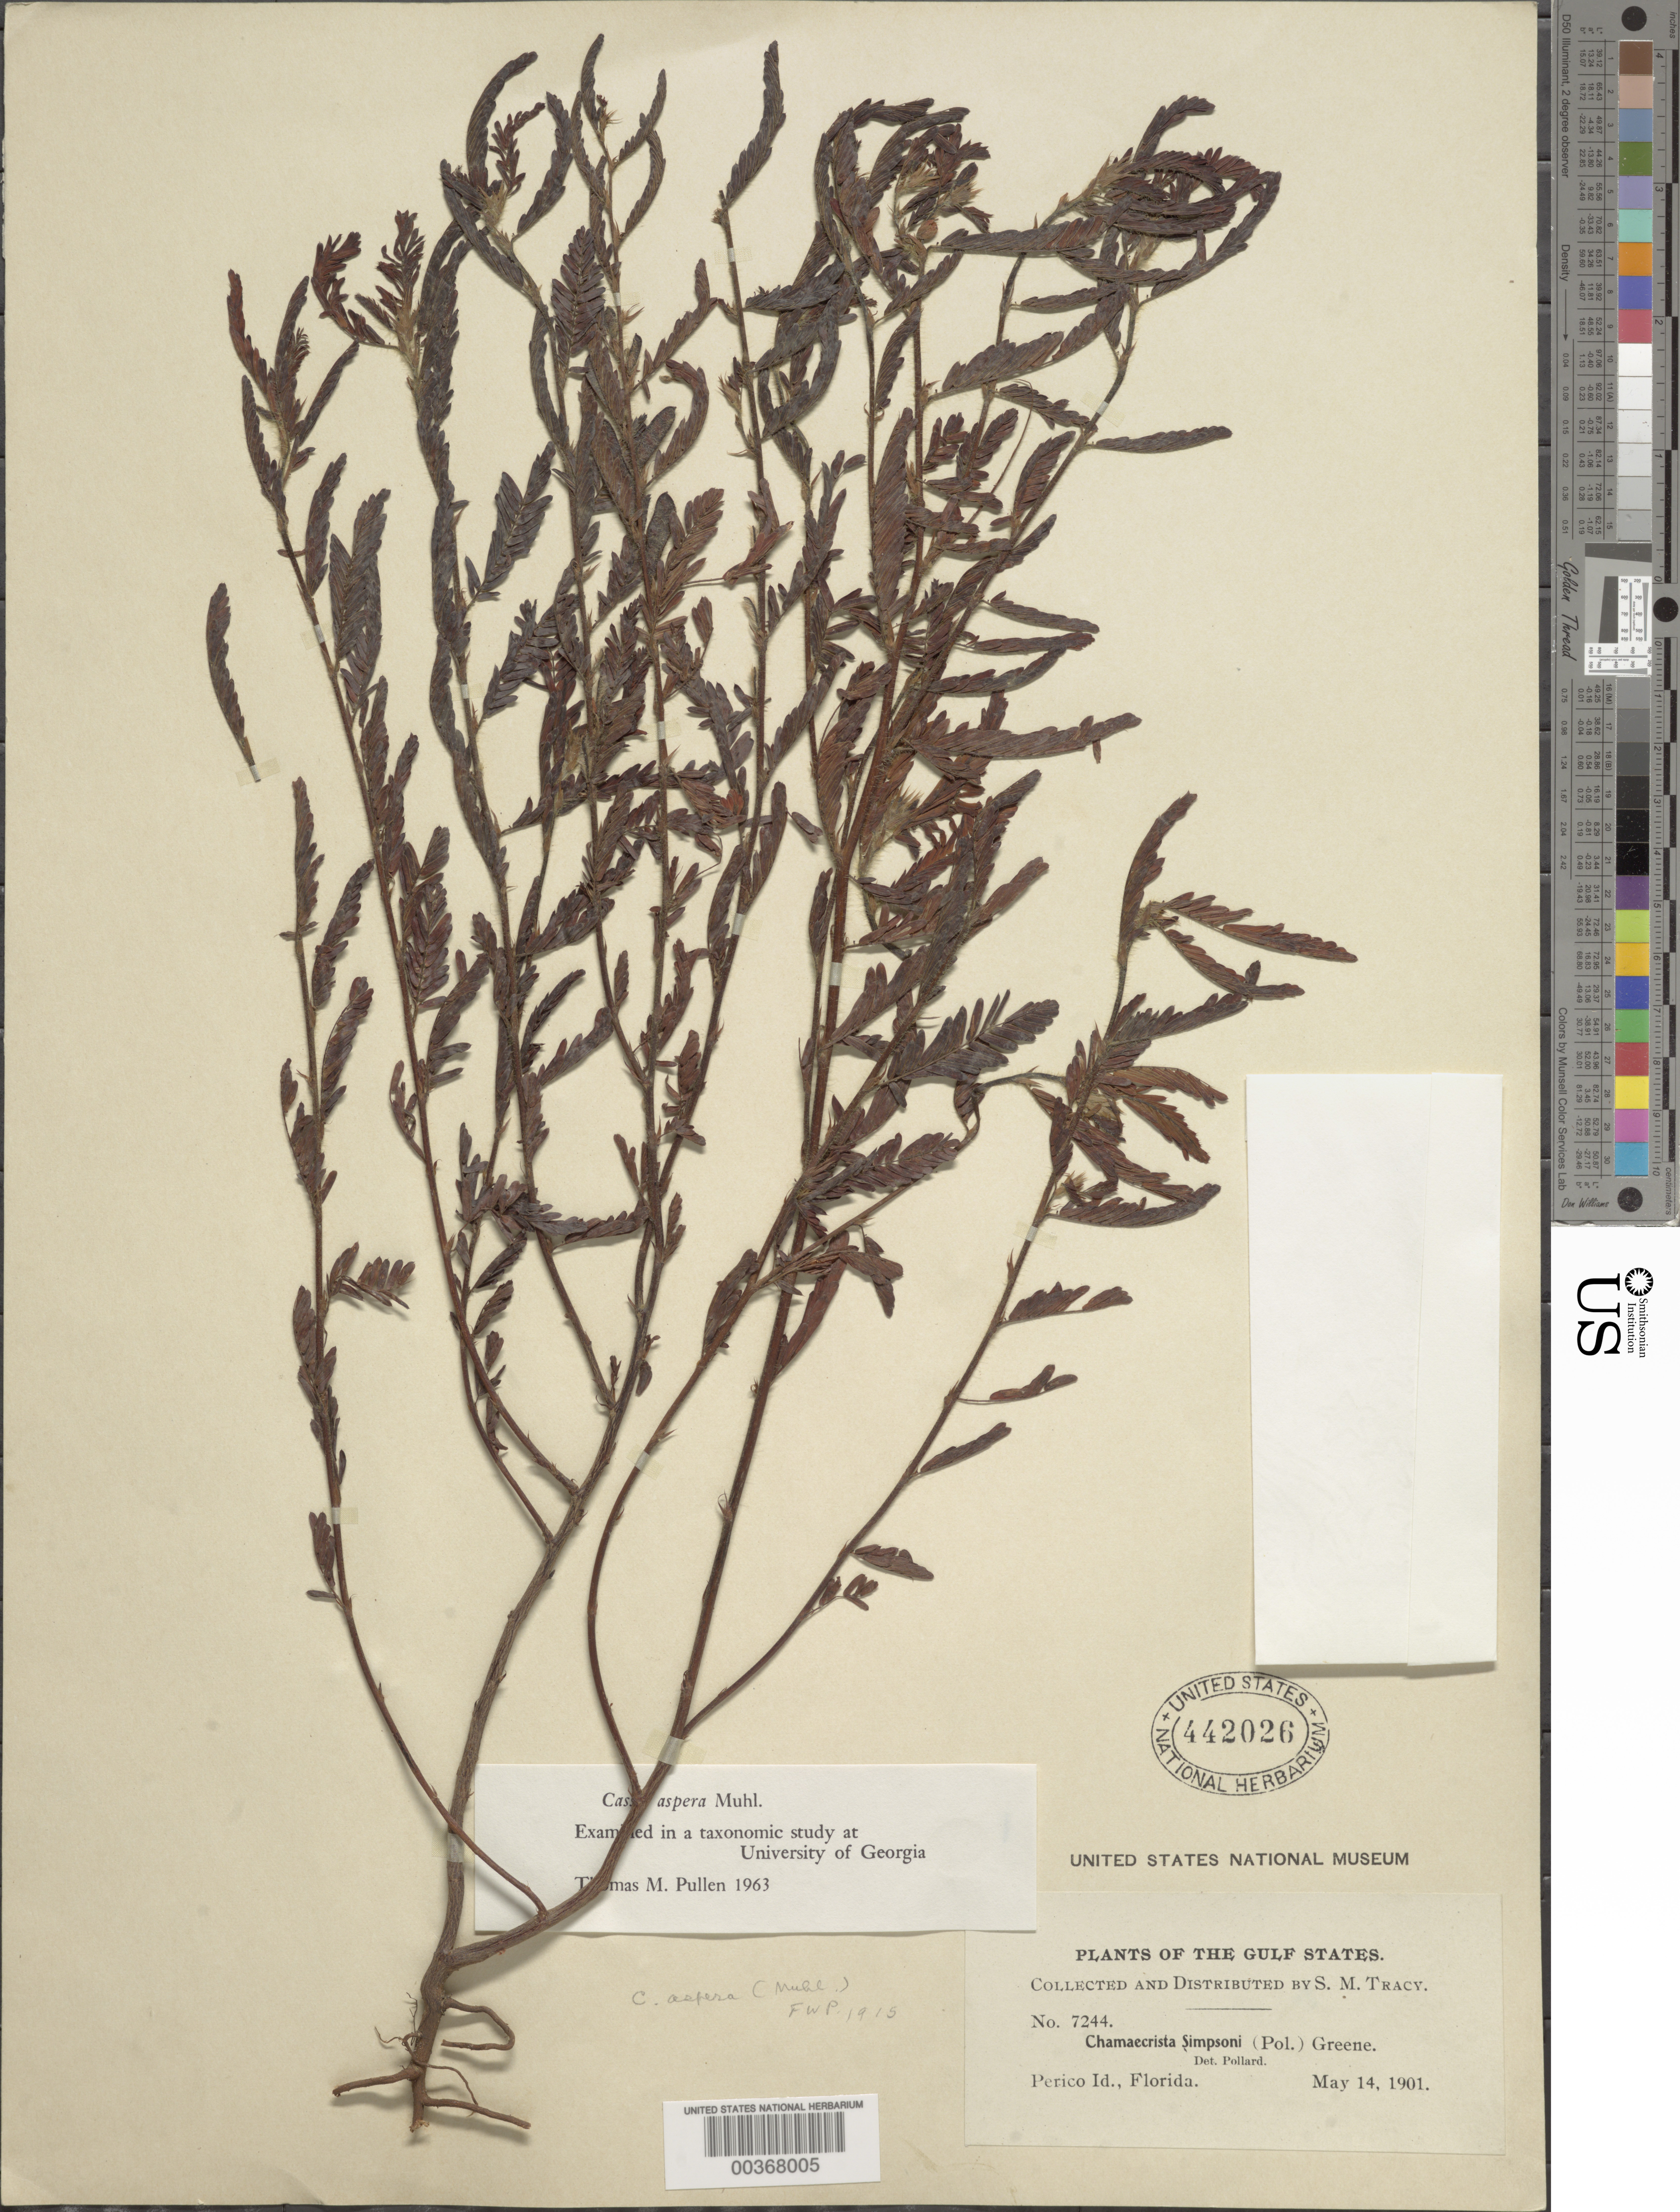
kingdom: Plantae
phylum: Tracheophyta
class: Magnoliopsida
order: Fabales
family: Fabaceae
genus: Chamaecrista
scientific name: Chamaecrista nictitans var. aspera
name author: (Muhl. ex Elliot) H.S. Irwin & Barneby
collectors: S. M. Tracy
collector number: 7244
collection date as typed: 14 May 1901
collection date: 1901-05-14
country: United States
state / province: Florida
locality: Perico i.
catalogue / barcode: US 442026